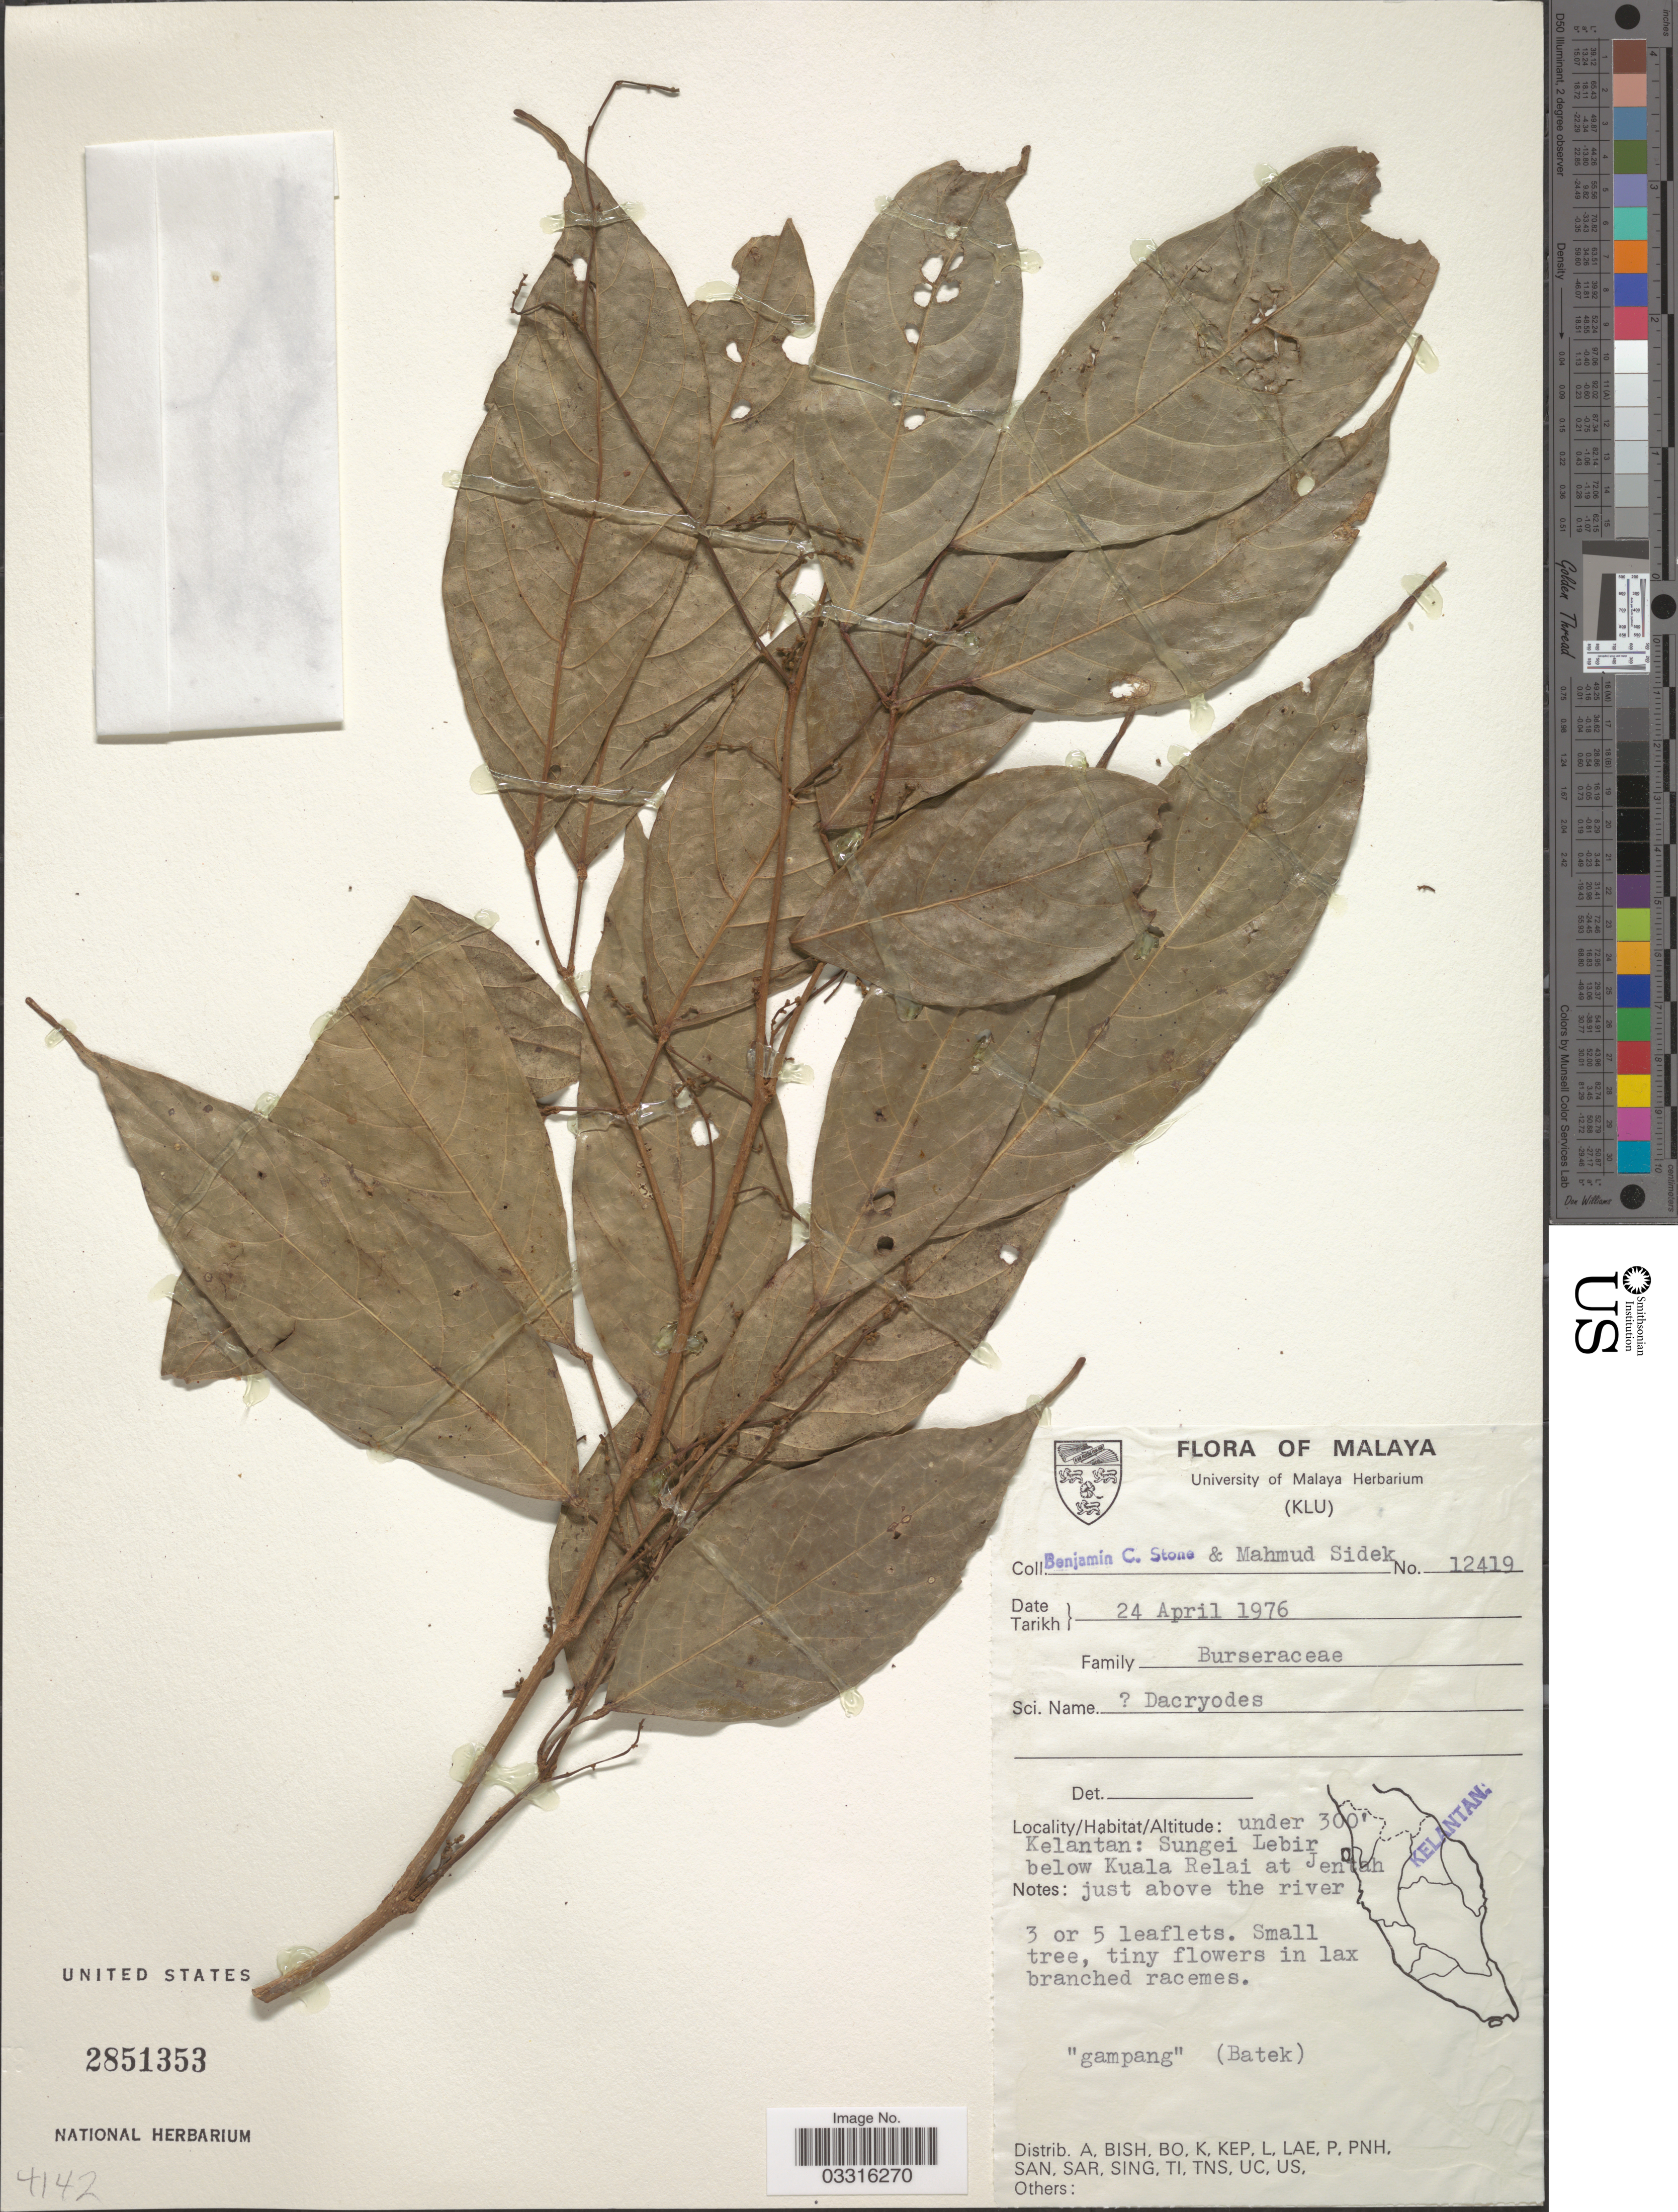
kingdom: Plantae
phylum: Tracheophyta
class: Magnoliopsida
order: Sapindales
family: Burseraceae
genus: Dacryodes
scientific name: Dacryodes sp.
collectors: B. C. Stone & M. Sidek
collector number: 12419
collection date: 1976-04-24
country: Malaysia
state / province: Kelantan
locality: Malaya, Sungei Lebir below Kuala Relai at Jentah just above the river.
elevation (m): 91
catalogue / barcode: US 2851353